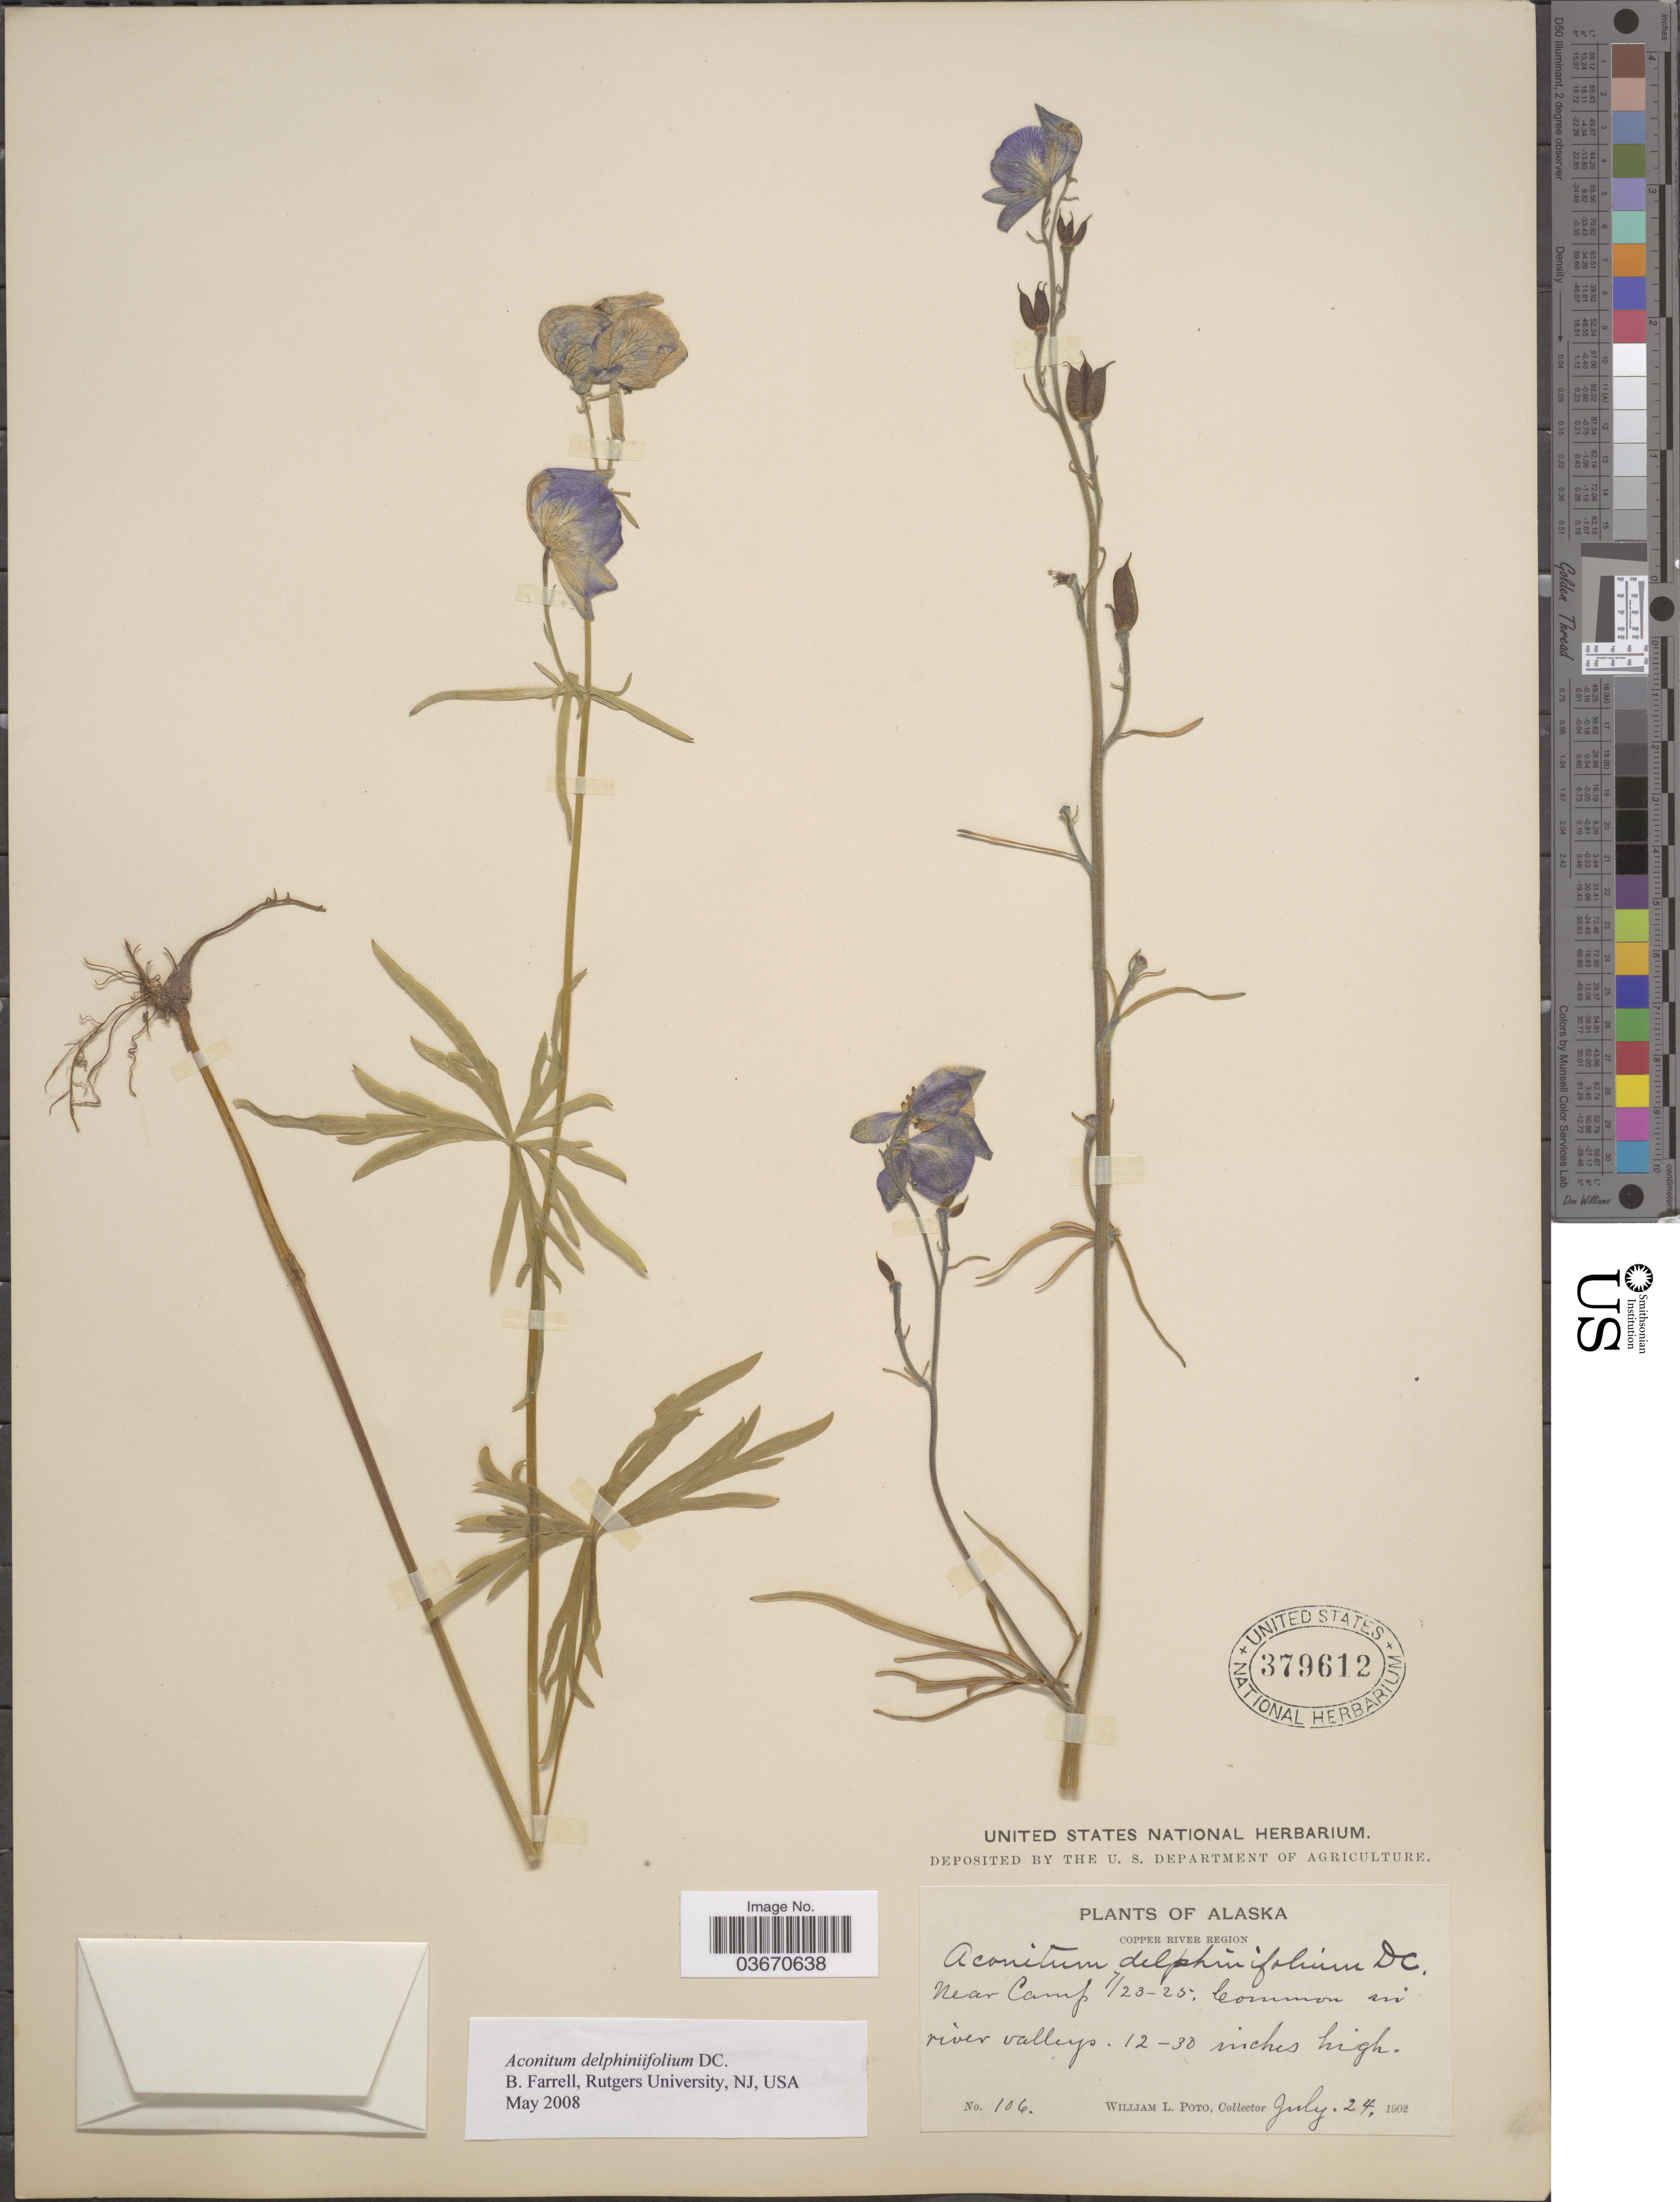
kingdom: Plantae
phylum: Tracheophyta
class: Magnoliopsida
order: Ranunculales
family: Ranunculaceae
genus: Aconitum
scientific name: Aconitum delphinifolium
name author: DC.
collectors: W. Poto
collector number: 106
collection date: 1902-07-24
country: United States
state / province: Alaska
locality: Copper River Region. Near Camp 7/23-25.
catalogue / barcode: US 379612